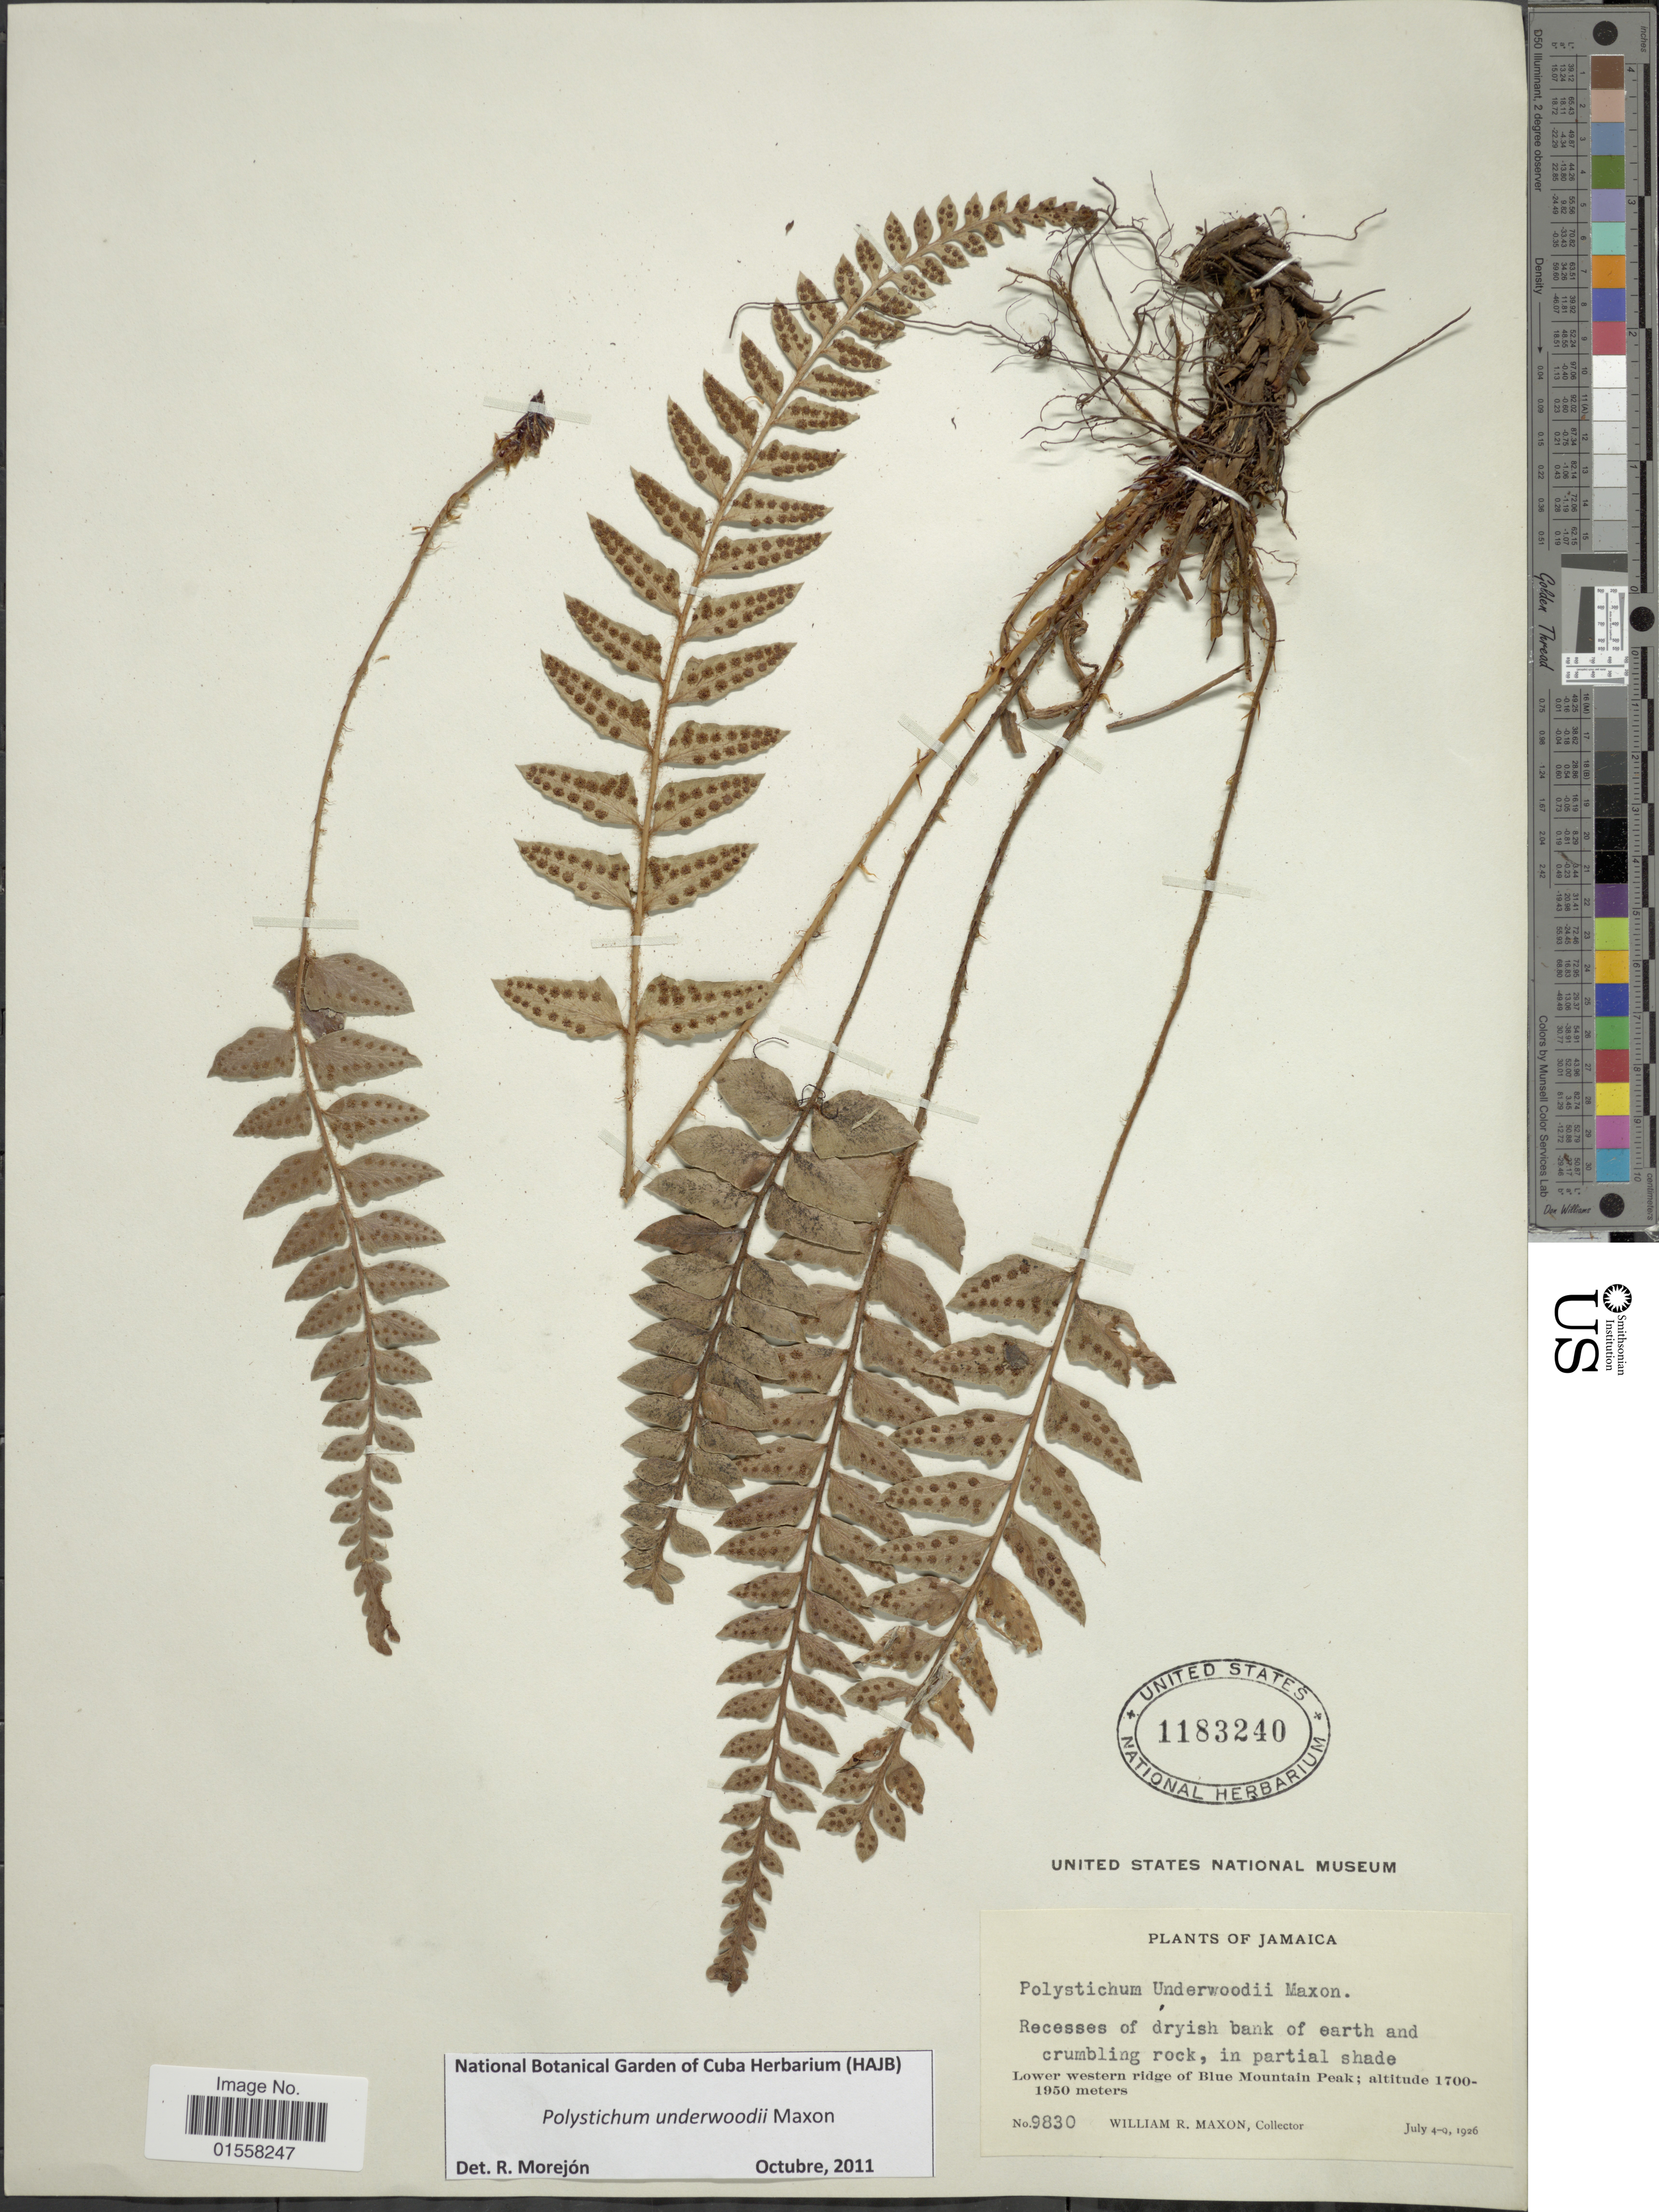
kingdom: Plantae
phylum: Tracheophyta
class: Polypodiopsida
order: Polypodiales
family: Dryopteridaceae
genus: Polystichum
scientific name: Polystichum underwoodii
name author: Maxon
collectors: W. R. Maxon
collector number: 9830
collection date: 1926-07-04/1926-07-09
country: Jamaica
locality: Lower western ridge of Blue Mountain Peak.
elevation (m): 1700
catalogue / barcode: US 1183240